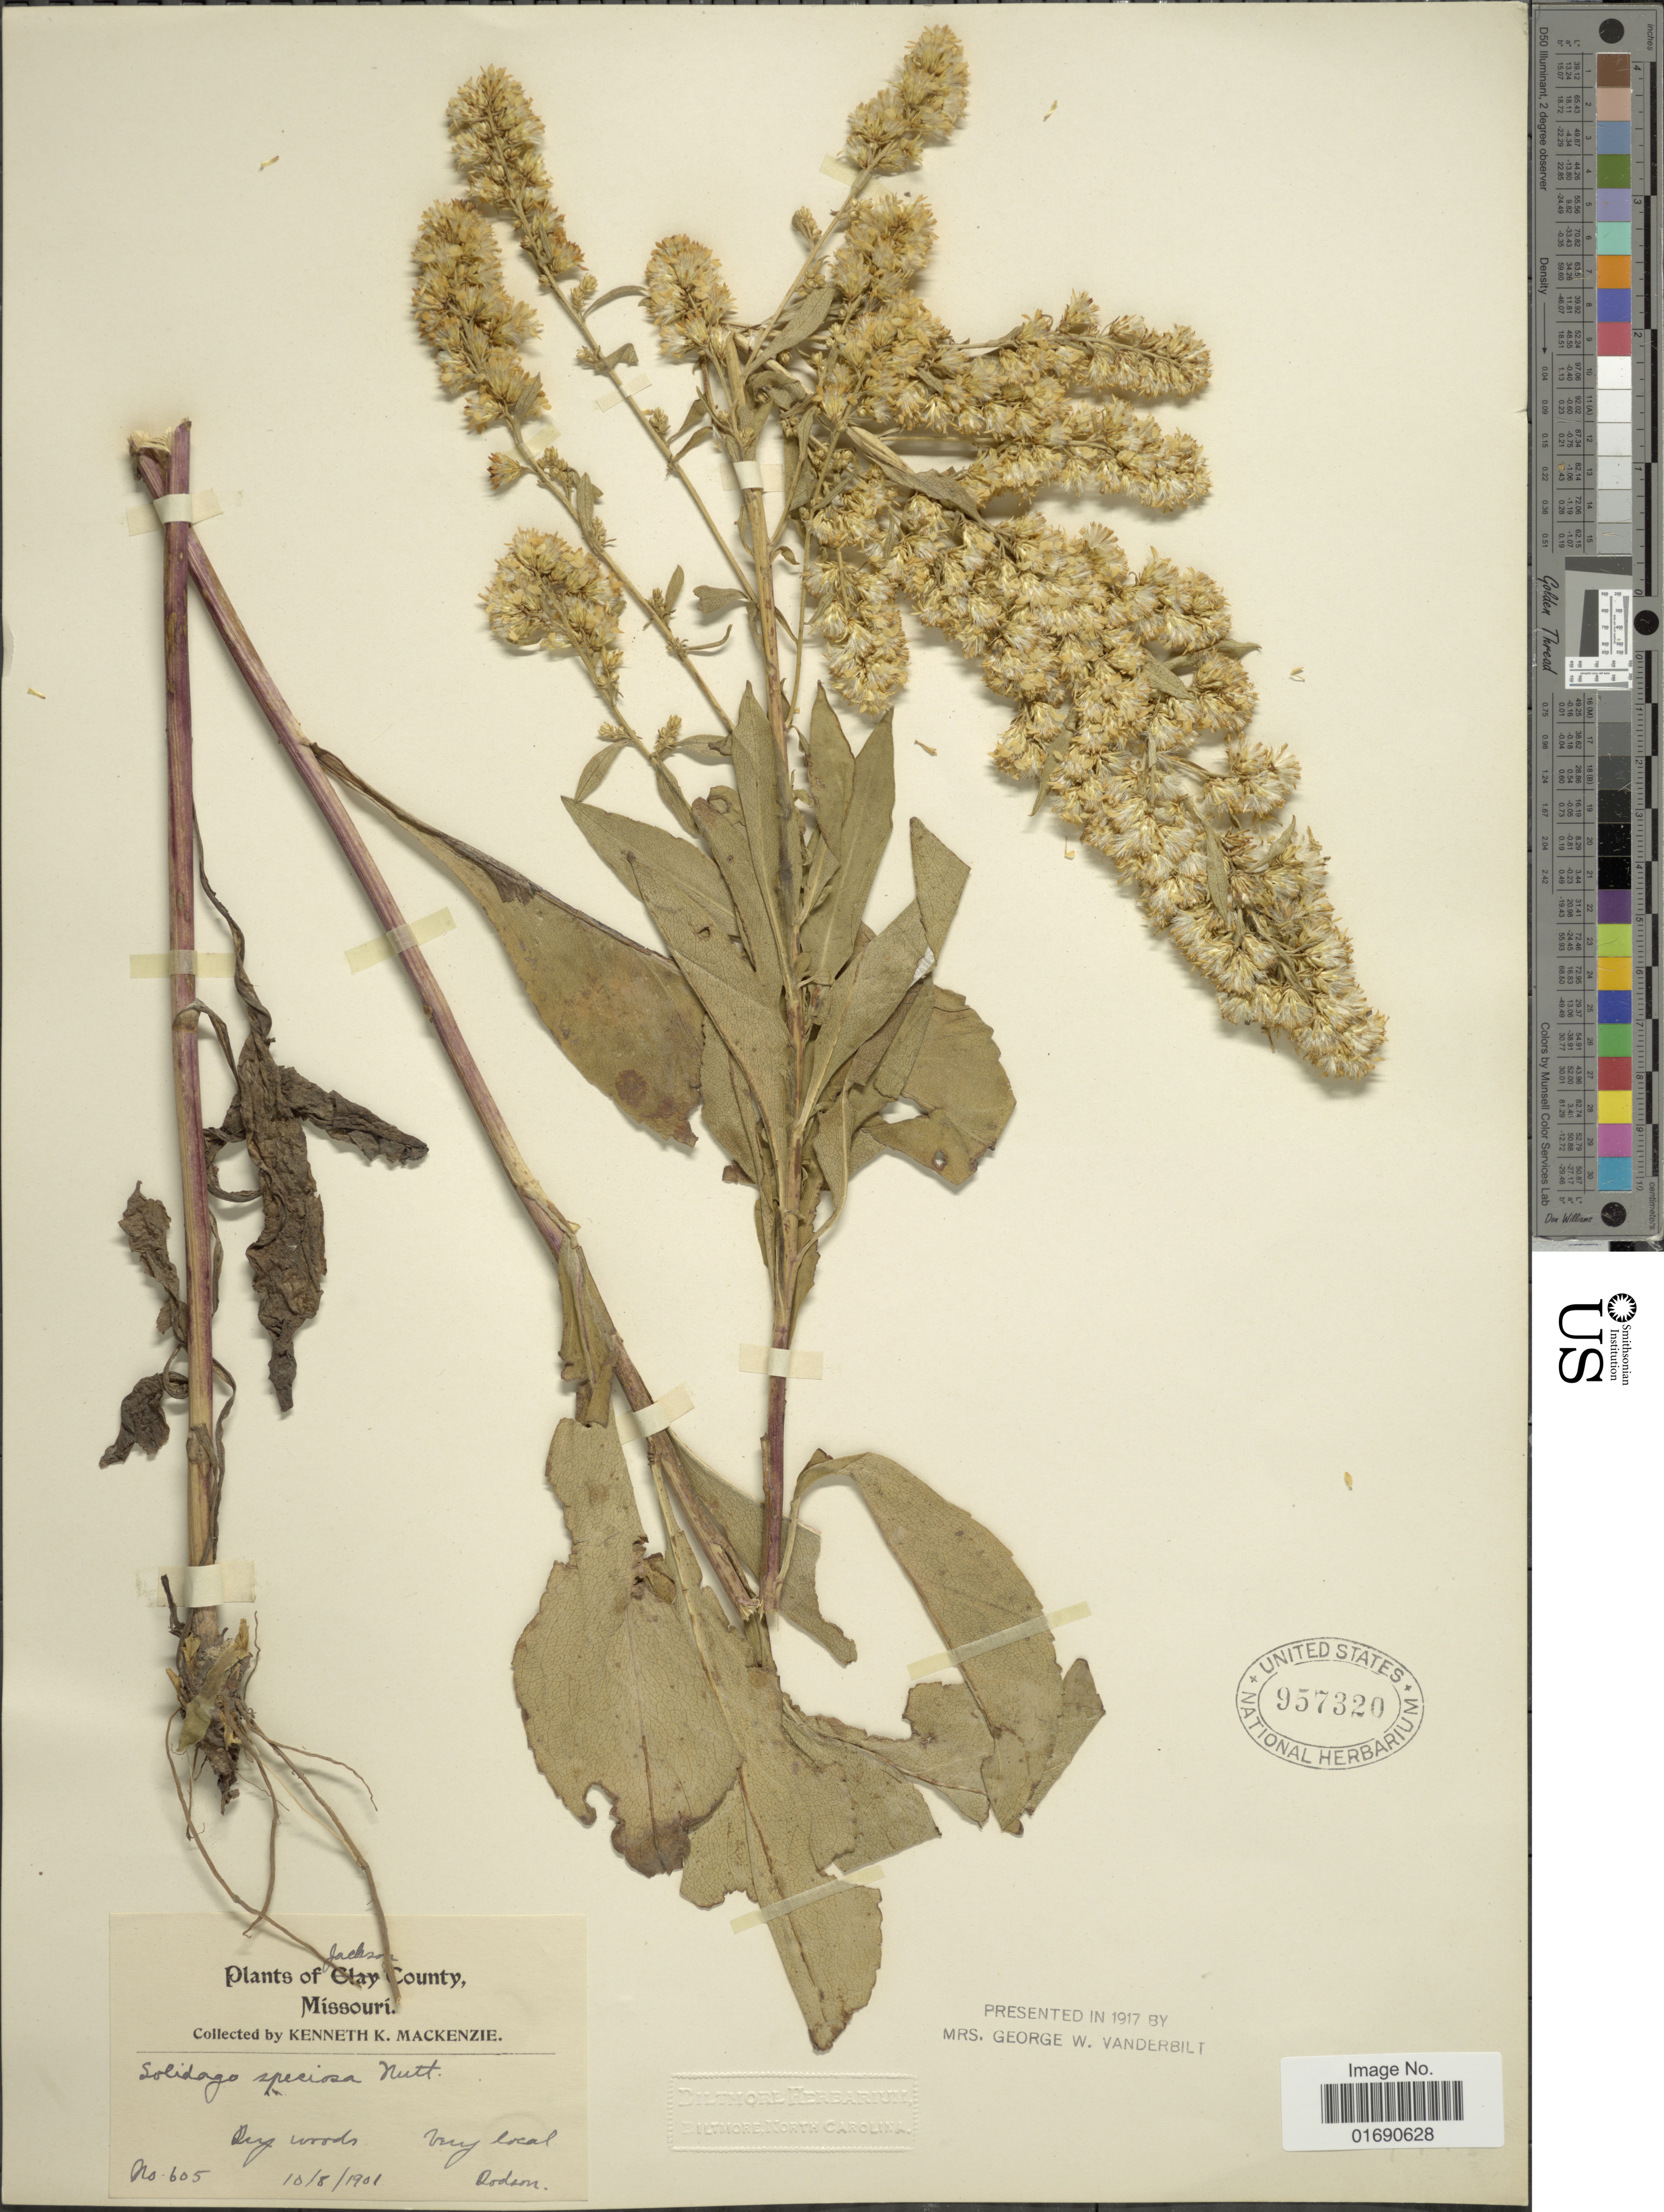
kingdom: Plantae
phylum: Tracheophyta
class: Magnoliopsida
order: Asterales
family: Asteraceae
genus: Solidago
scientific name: Solidago speciosa var. angustata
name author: Torr. & A. Gray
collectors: K. K. Mackenzie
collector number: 605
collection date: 1901-08-10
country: United States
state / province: Missouri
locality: Jackson County, Dry woods, Very local, Rodson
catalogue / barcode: US 957320